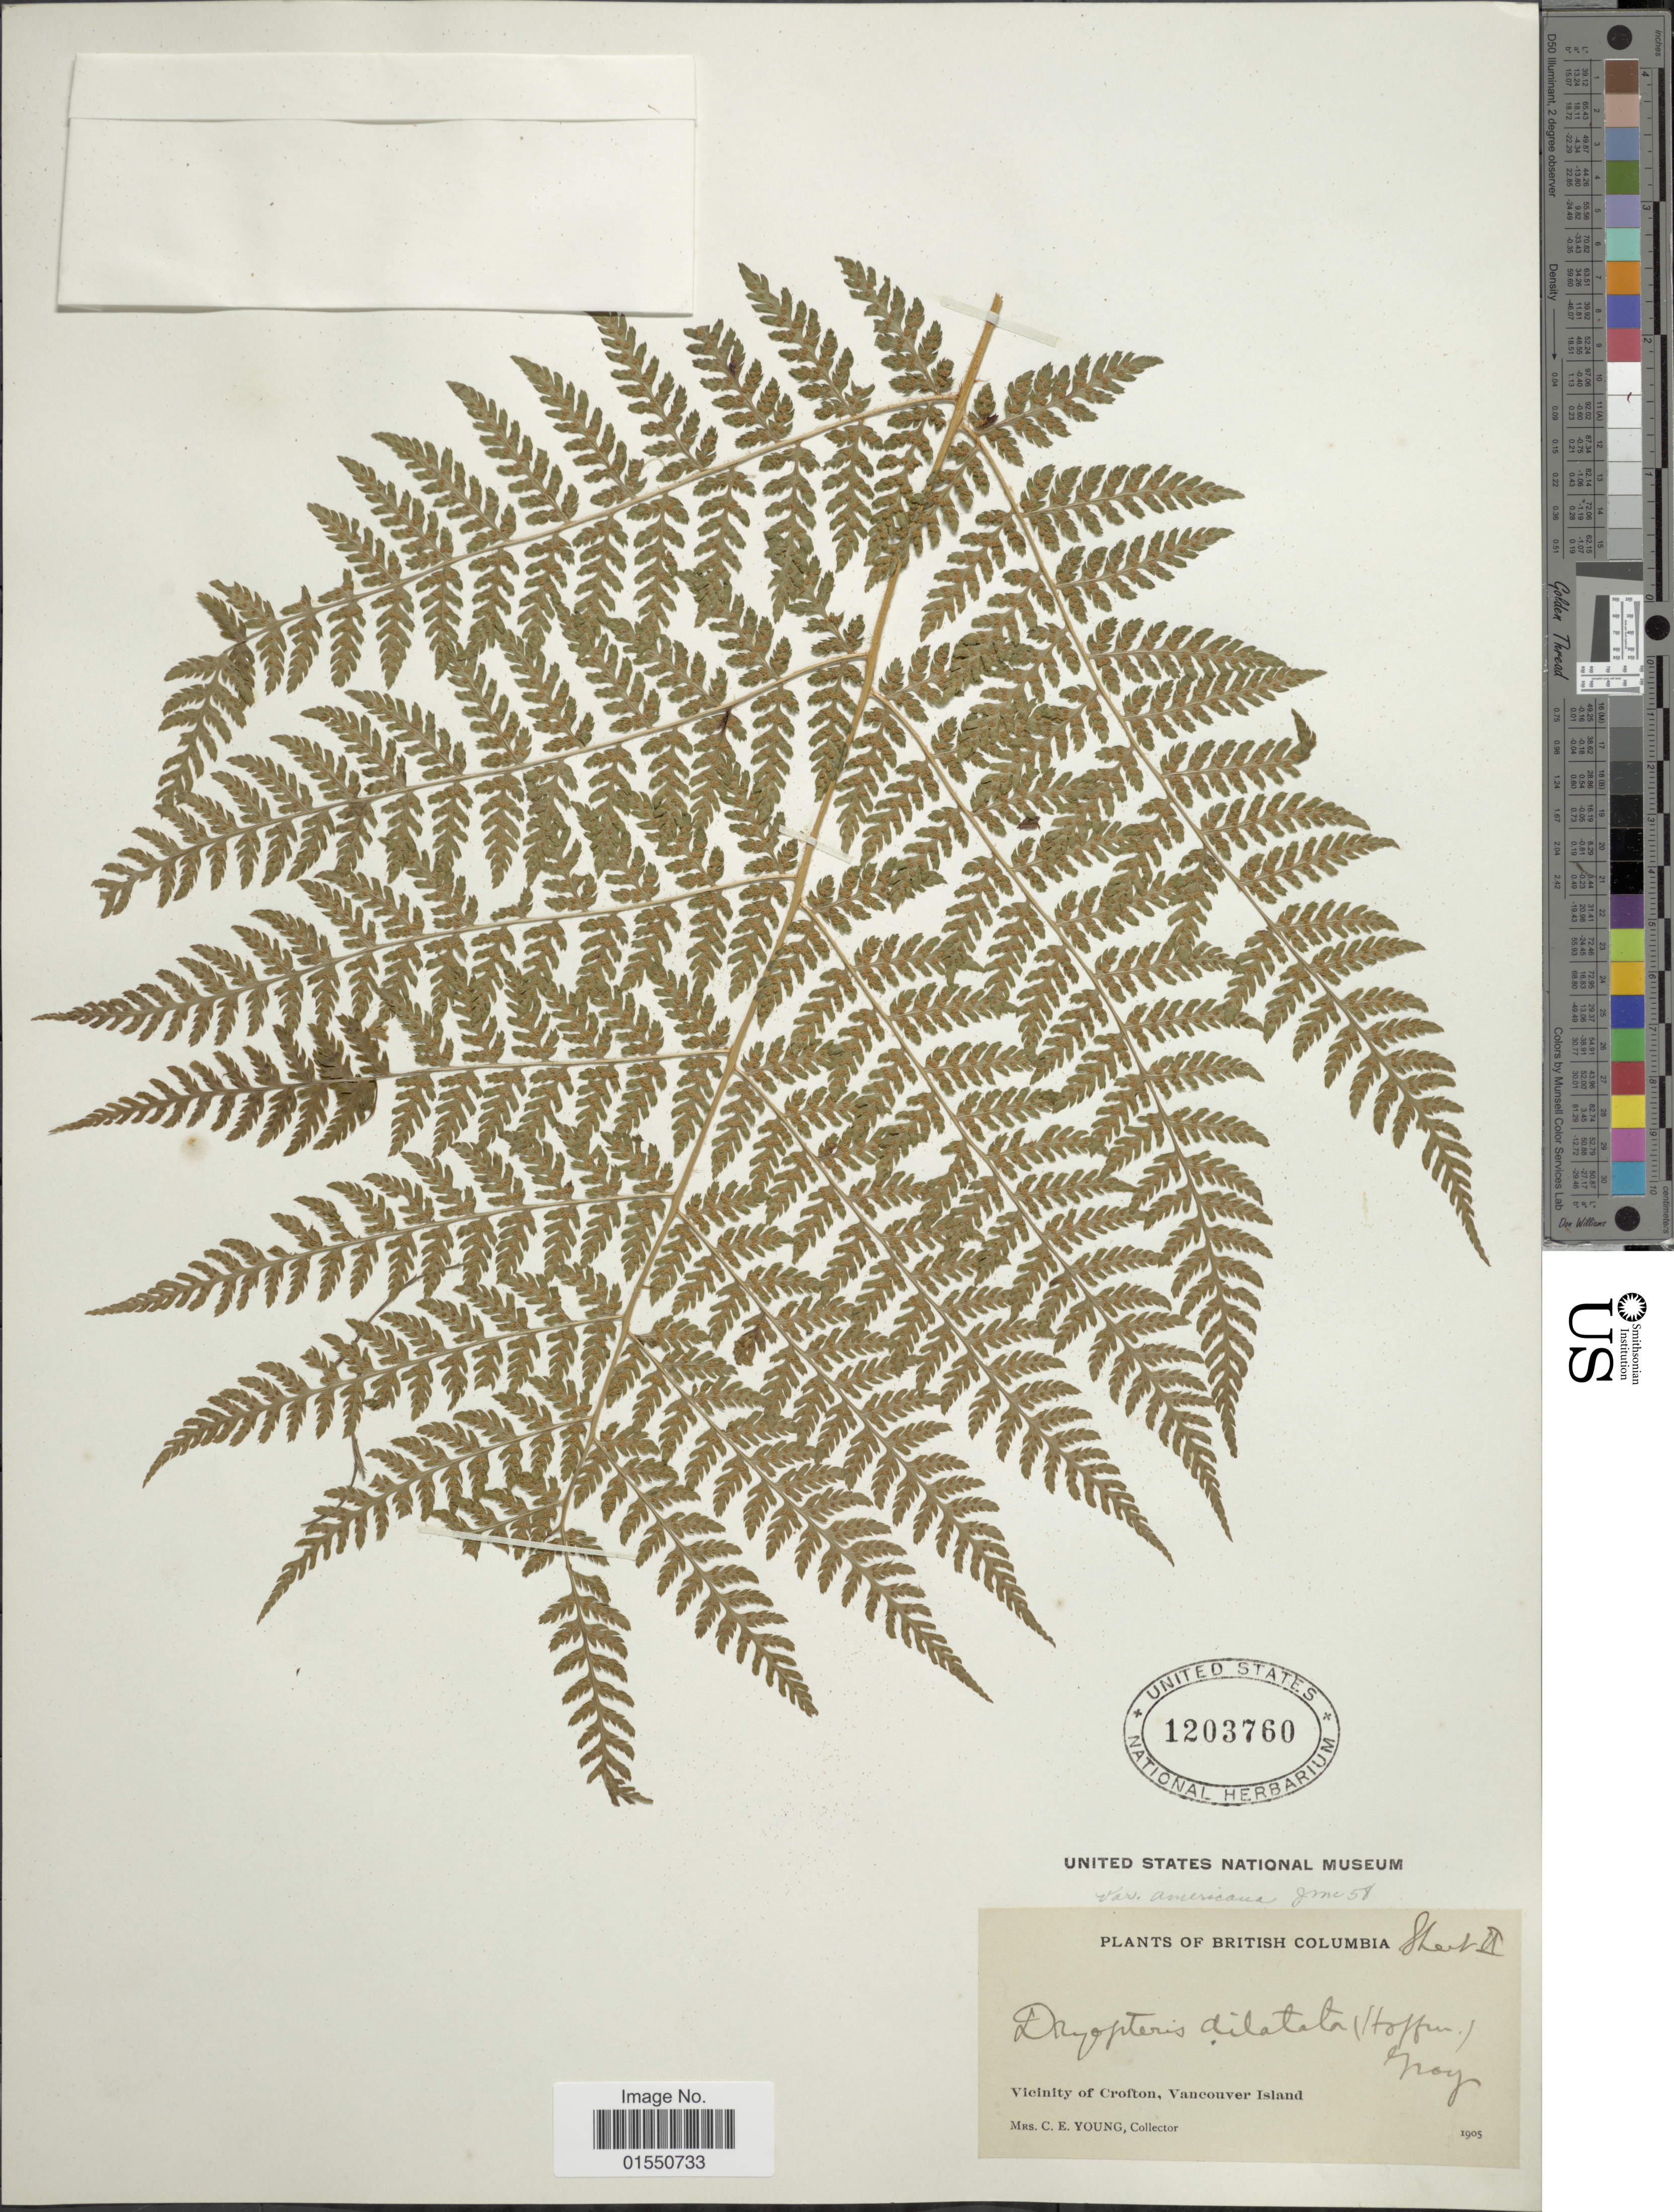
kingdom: Plantae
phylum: Tracheophyta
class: Polypodiopsida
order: Polypodiales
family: Dryopteridaceae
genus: Dryopteris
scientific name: Dryopteris expansa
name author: (C. Presl) Fraser-Jenk. & Jermy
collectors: C. Young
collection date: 1905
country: Canada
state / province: British Columbia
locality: Vicinity of Crofton, Vancouver Island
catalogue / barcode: US 1203760